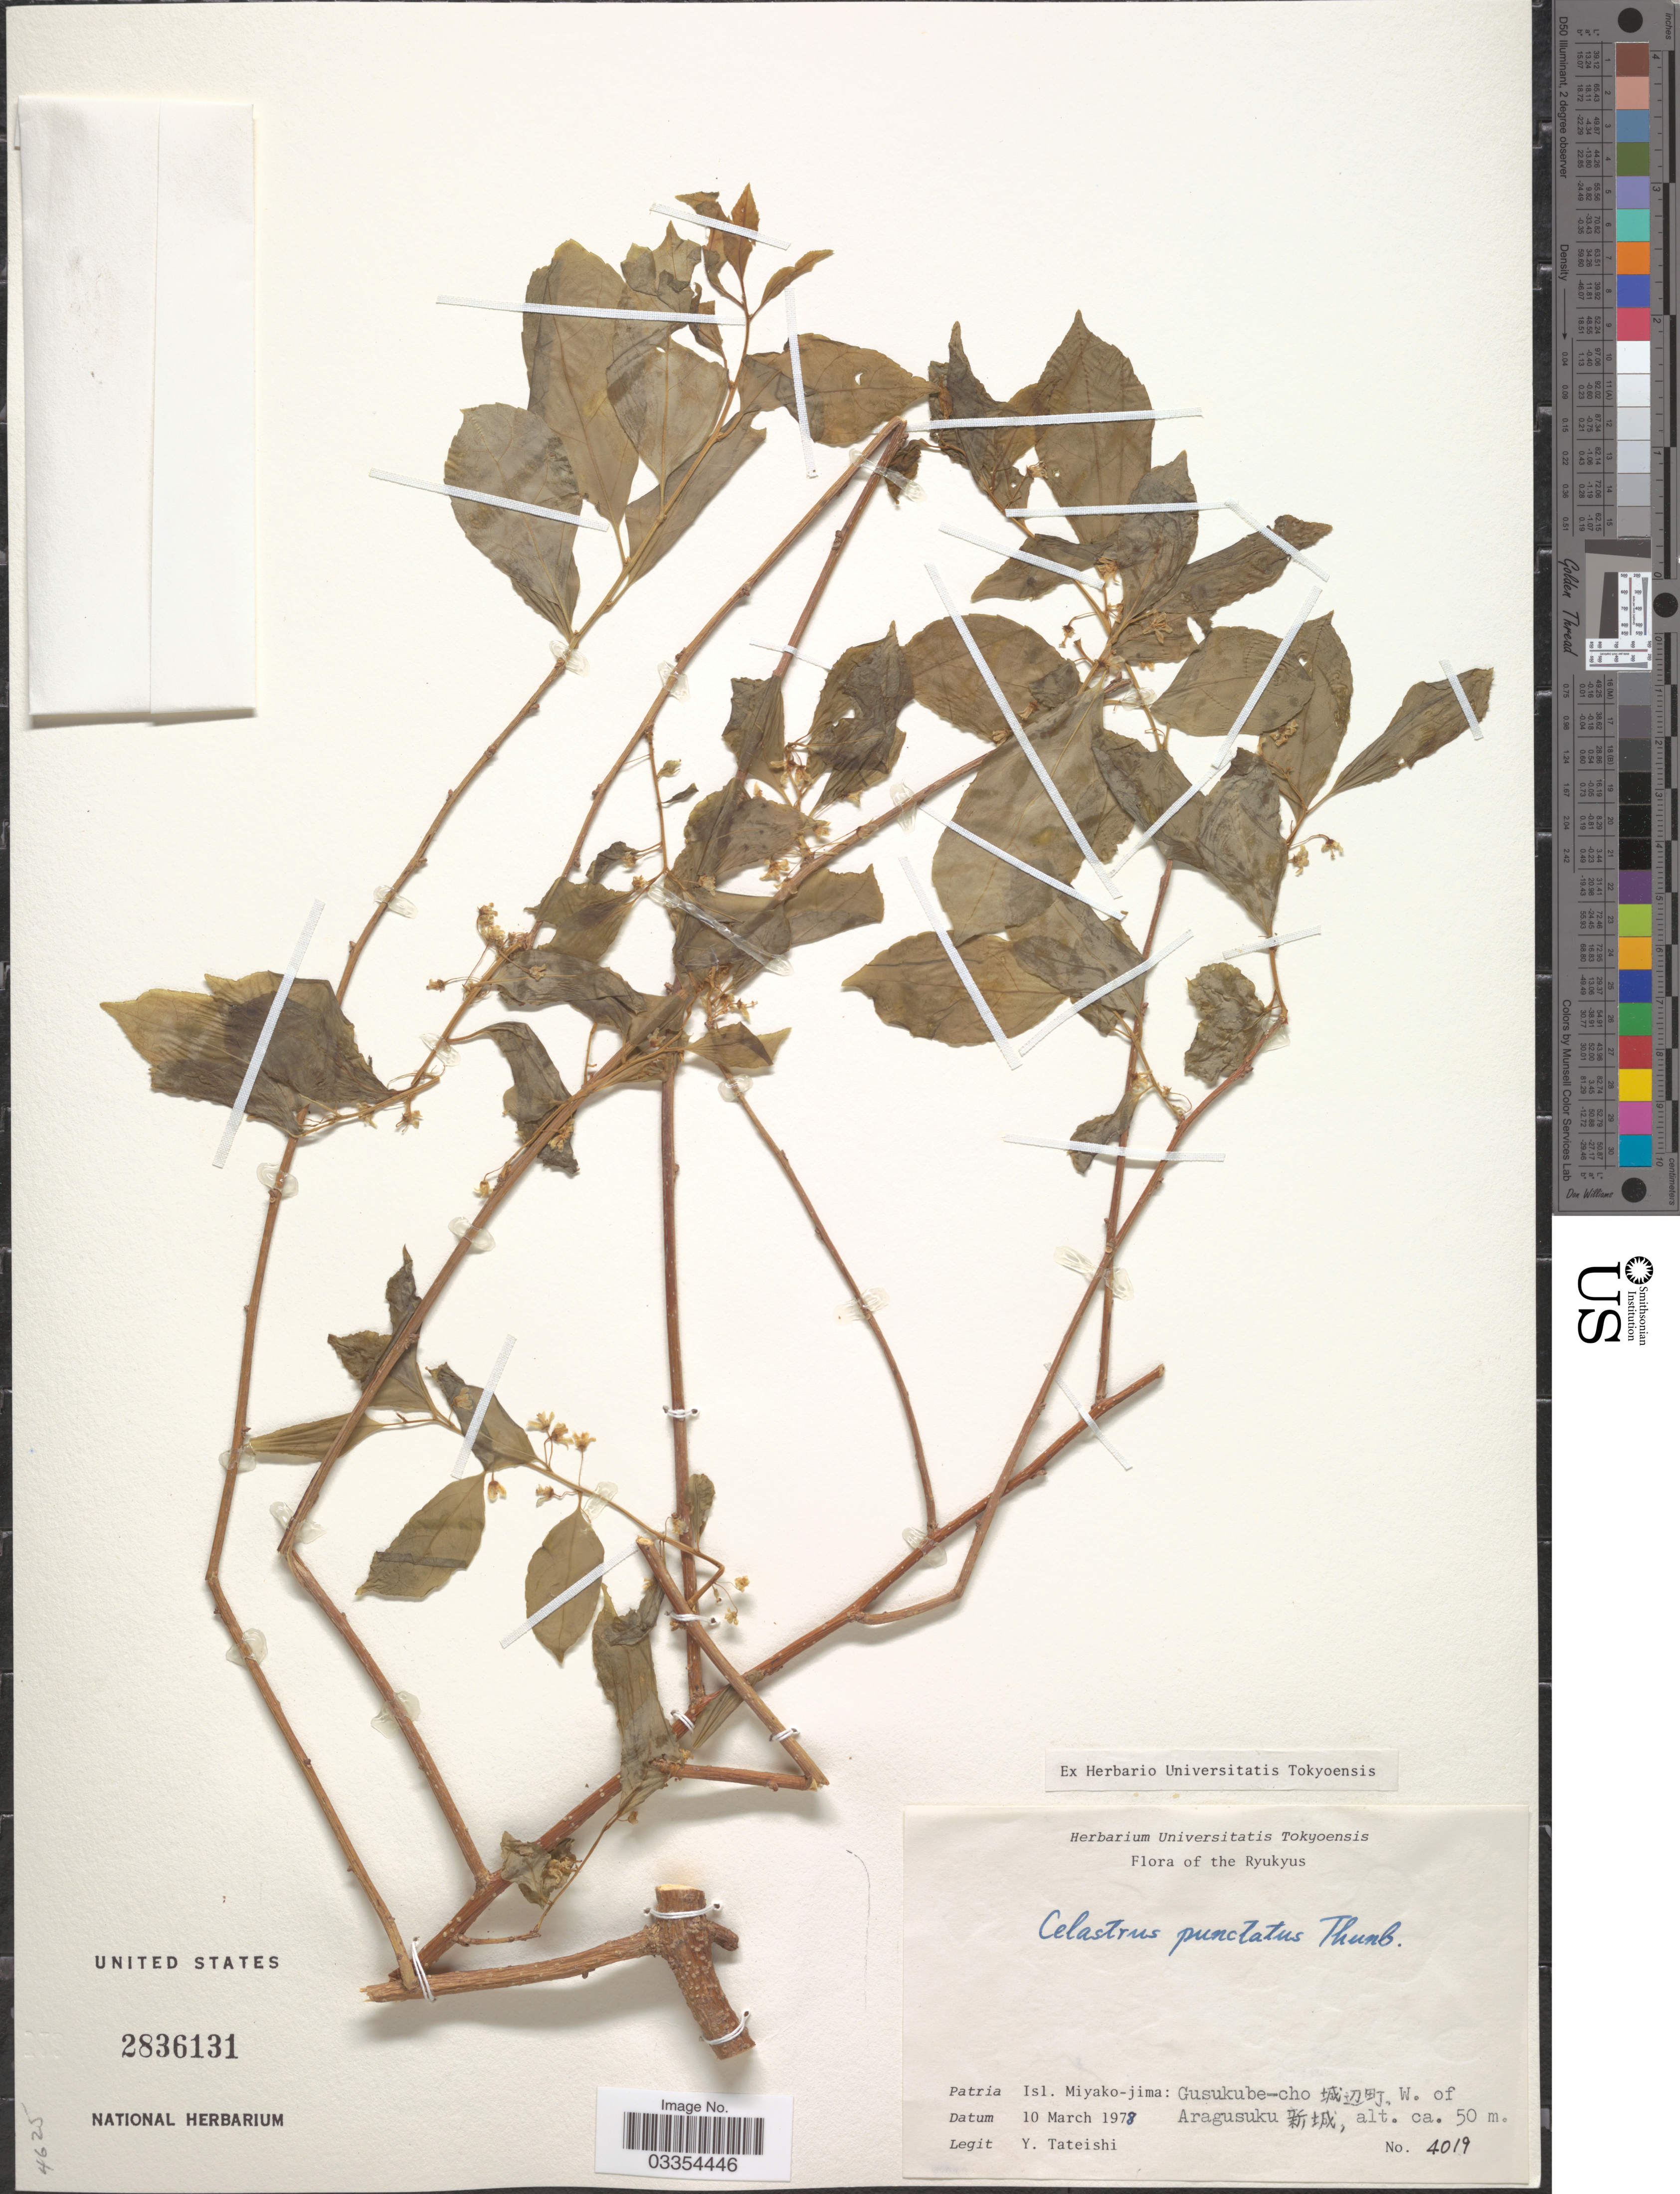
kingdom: Plantae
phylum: Tracheophyta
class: Magnoliopsida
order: Celastrales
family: Celastraceae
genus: Celastrus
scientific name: Celastrus punctatus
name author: Thunb.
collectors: Y. Tateishi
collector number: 4019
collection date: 1978-03-10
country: Japan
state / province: Tokyo, Federal City of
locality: Ryukyus, Patria Isl. Miyako-jima: Gusukube-cho [Foreign script] J.W. of Aragusuku [Foreign script].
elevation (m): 50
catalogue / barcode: US 2836131